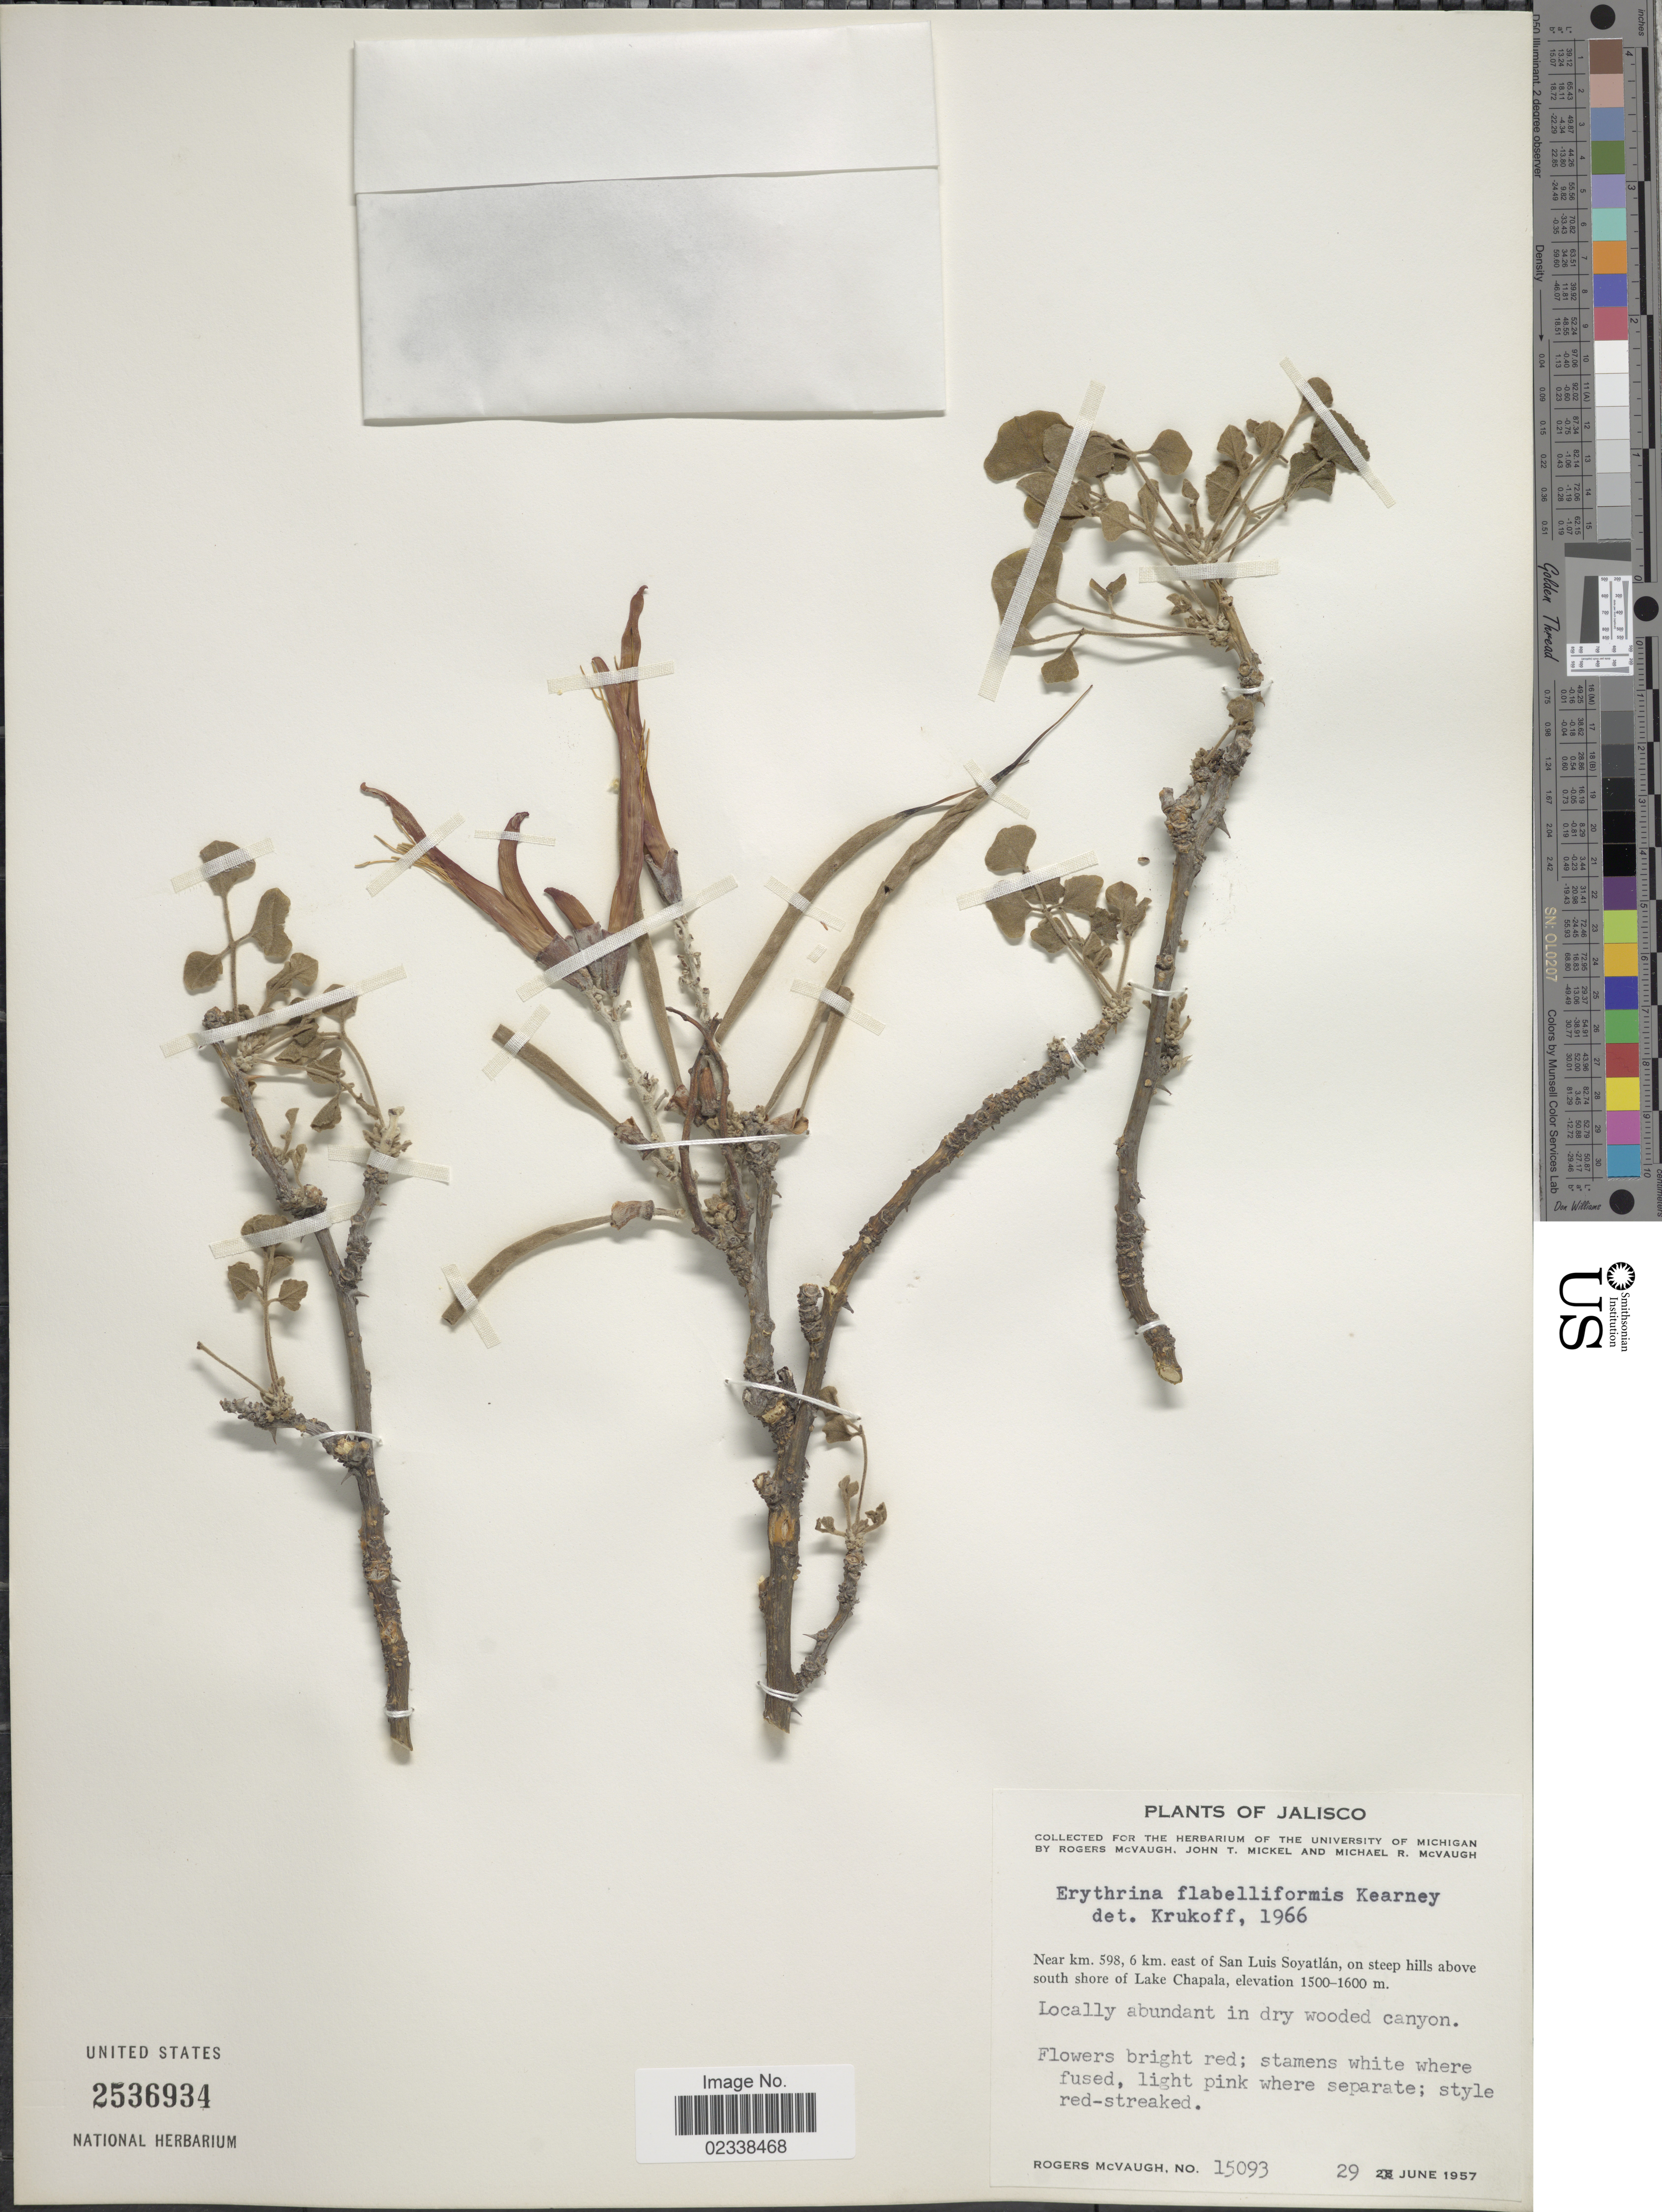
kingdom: Plantae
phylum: Tracheophyta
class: Magnoliopsida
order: Fabales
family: Fabaceae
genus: Erythrina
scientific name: Erythrina flabelliformis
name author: Kearney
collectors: R. McVaugh, J. T. Mickel & M. R. McVaugh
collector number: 15093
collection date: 1957-06-29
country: Mexico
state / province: Jalisco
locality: Near km. 598, 6 km. east of San Luis Soyatlan, above south shore of Lake Chapala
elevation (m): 1500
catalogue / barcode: US 2536934